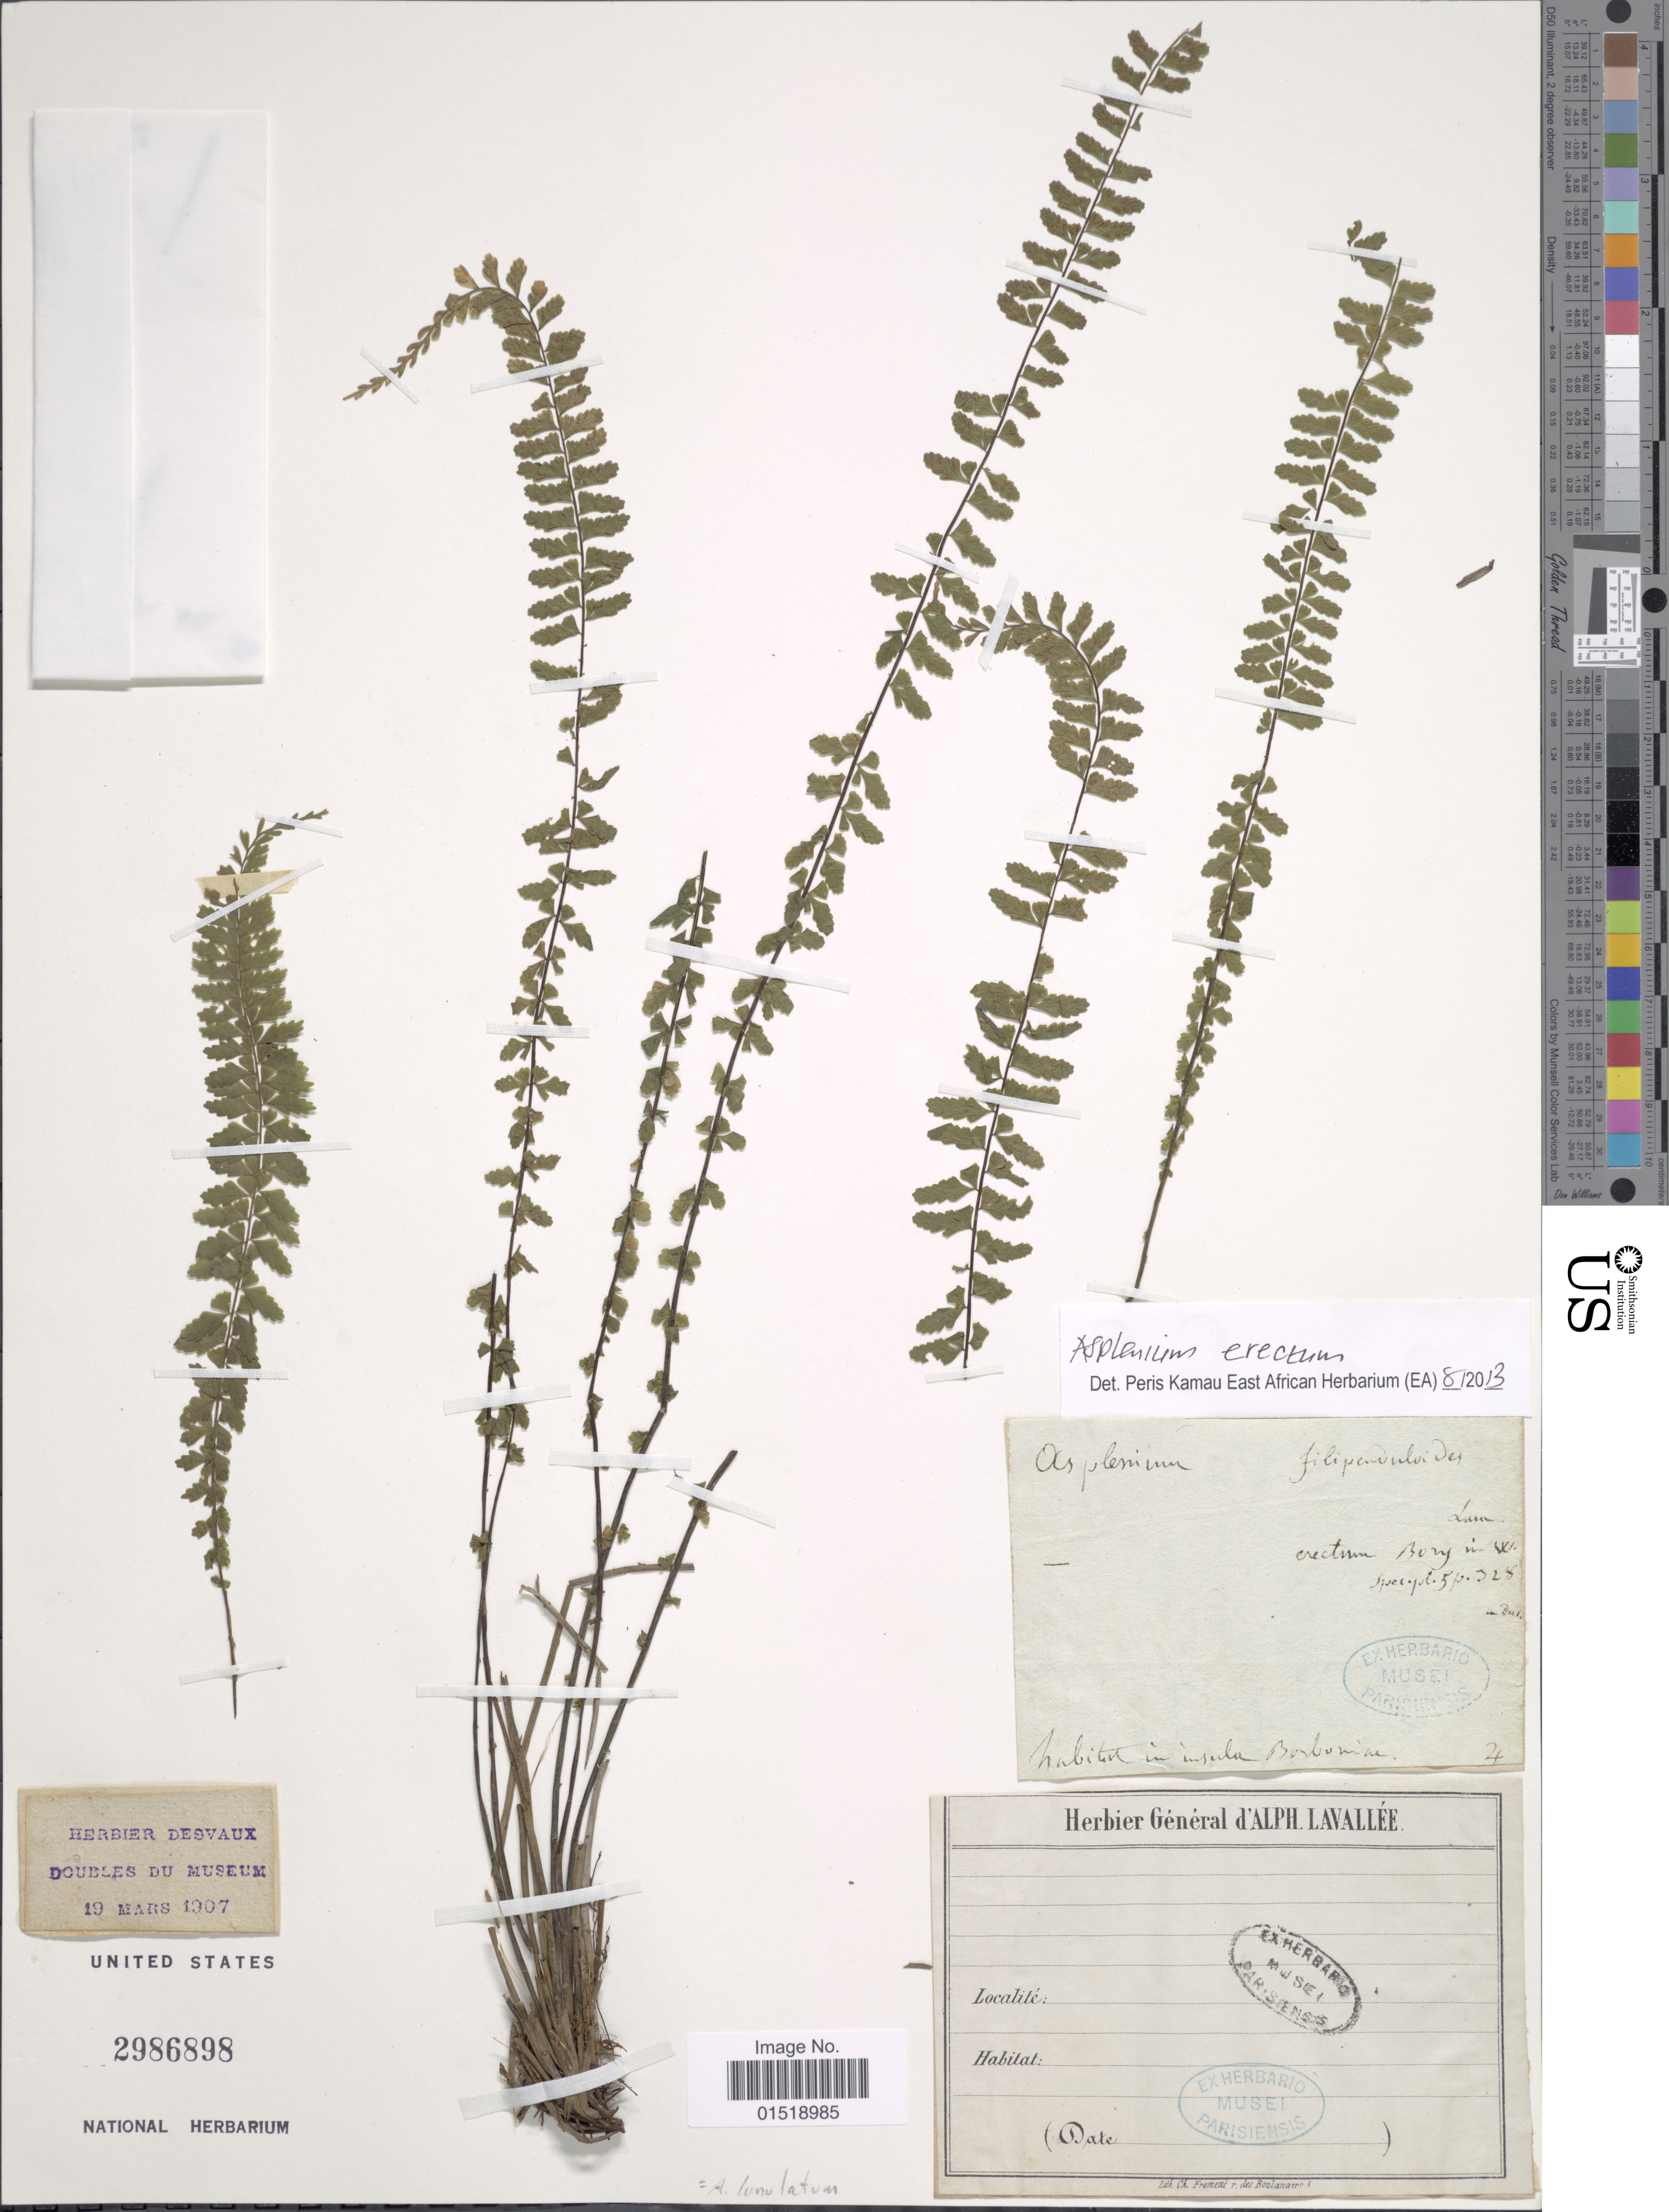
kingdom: Plantae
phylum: Tracheophyta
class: Polypodiopsida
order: Polypodiales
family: Aspleniaceae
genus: Asplenium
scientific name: Asplenium erectum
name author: Bory ex Willd.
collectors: ex herb. Général d'Alph. Lavallée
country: Reunion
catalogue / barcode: US 2986898